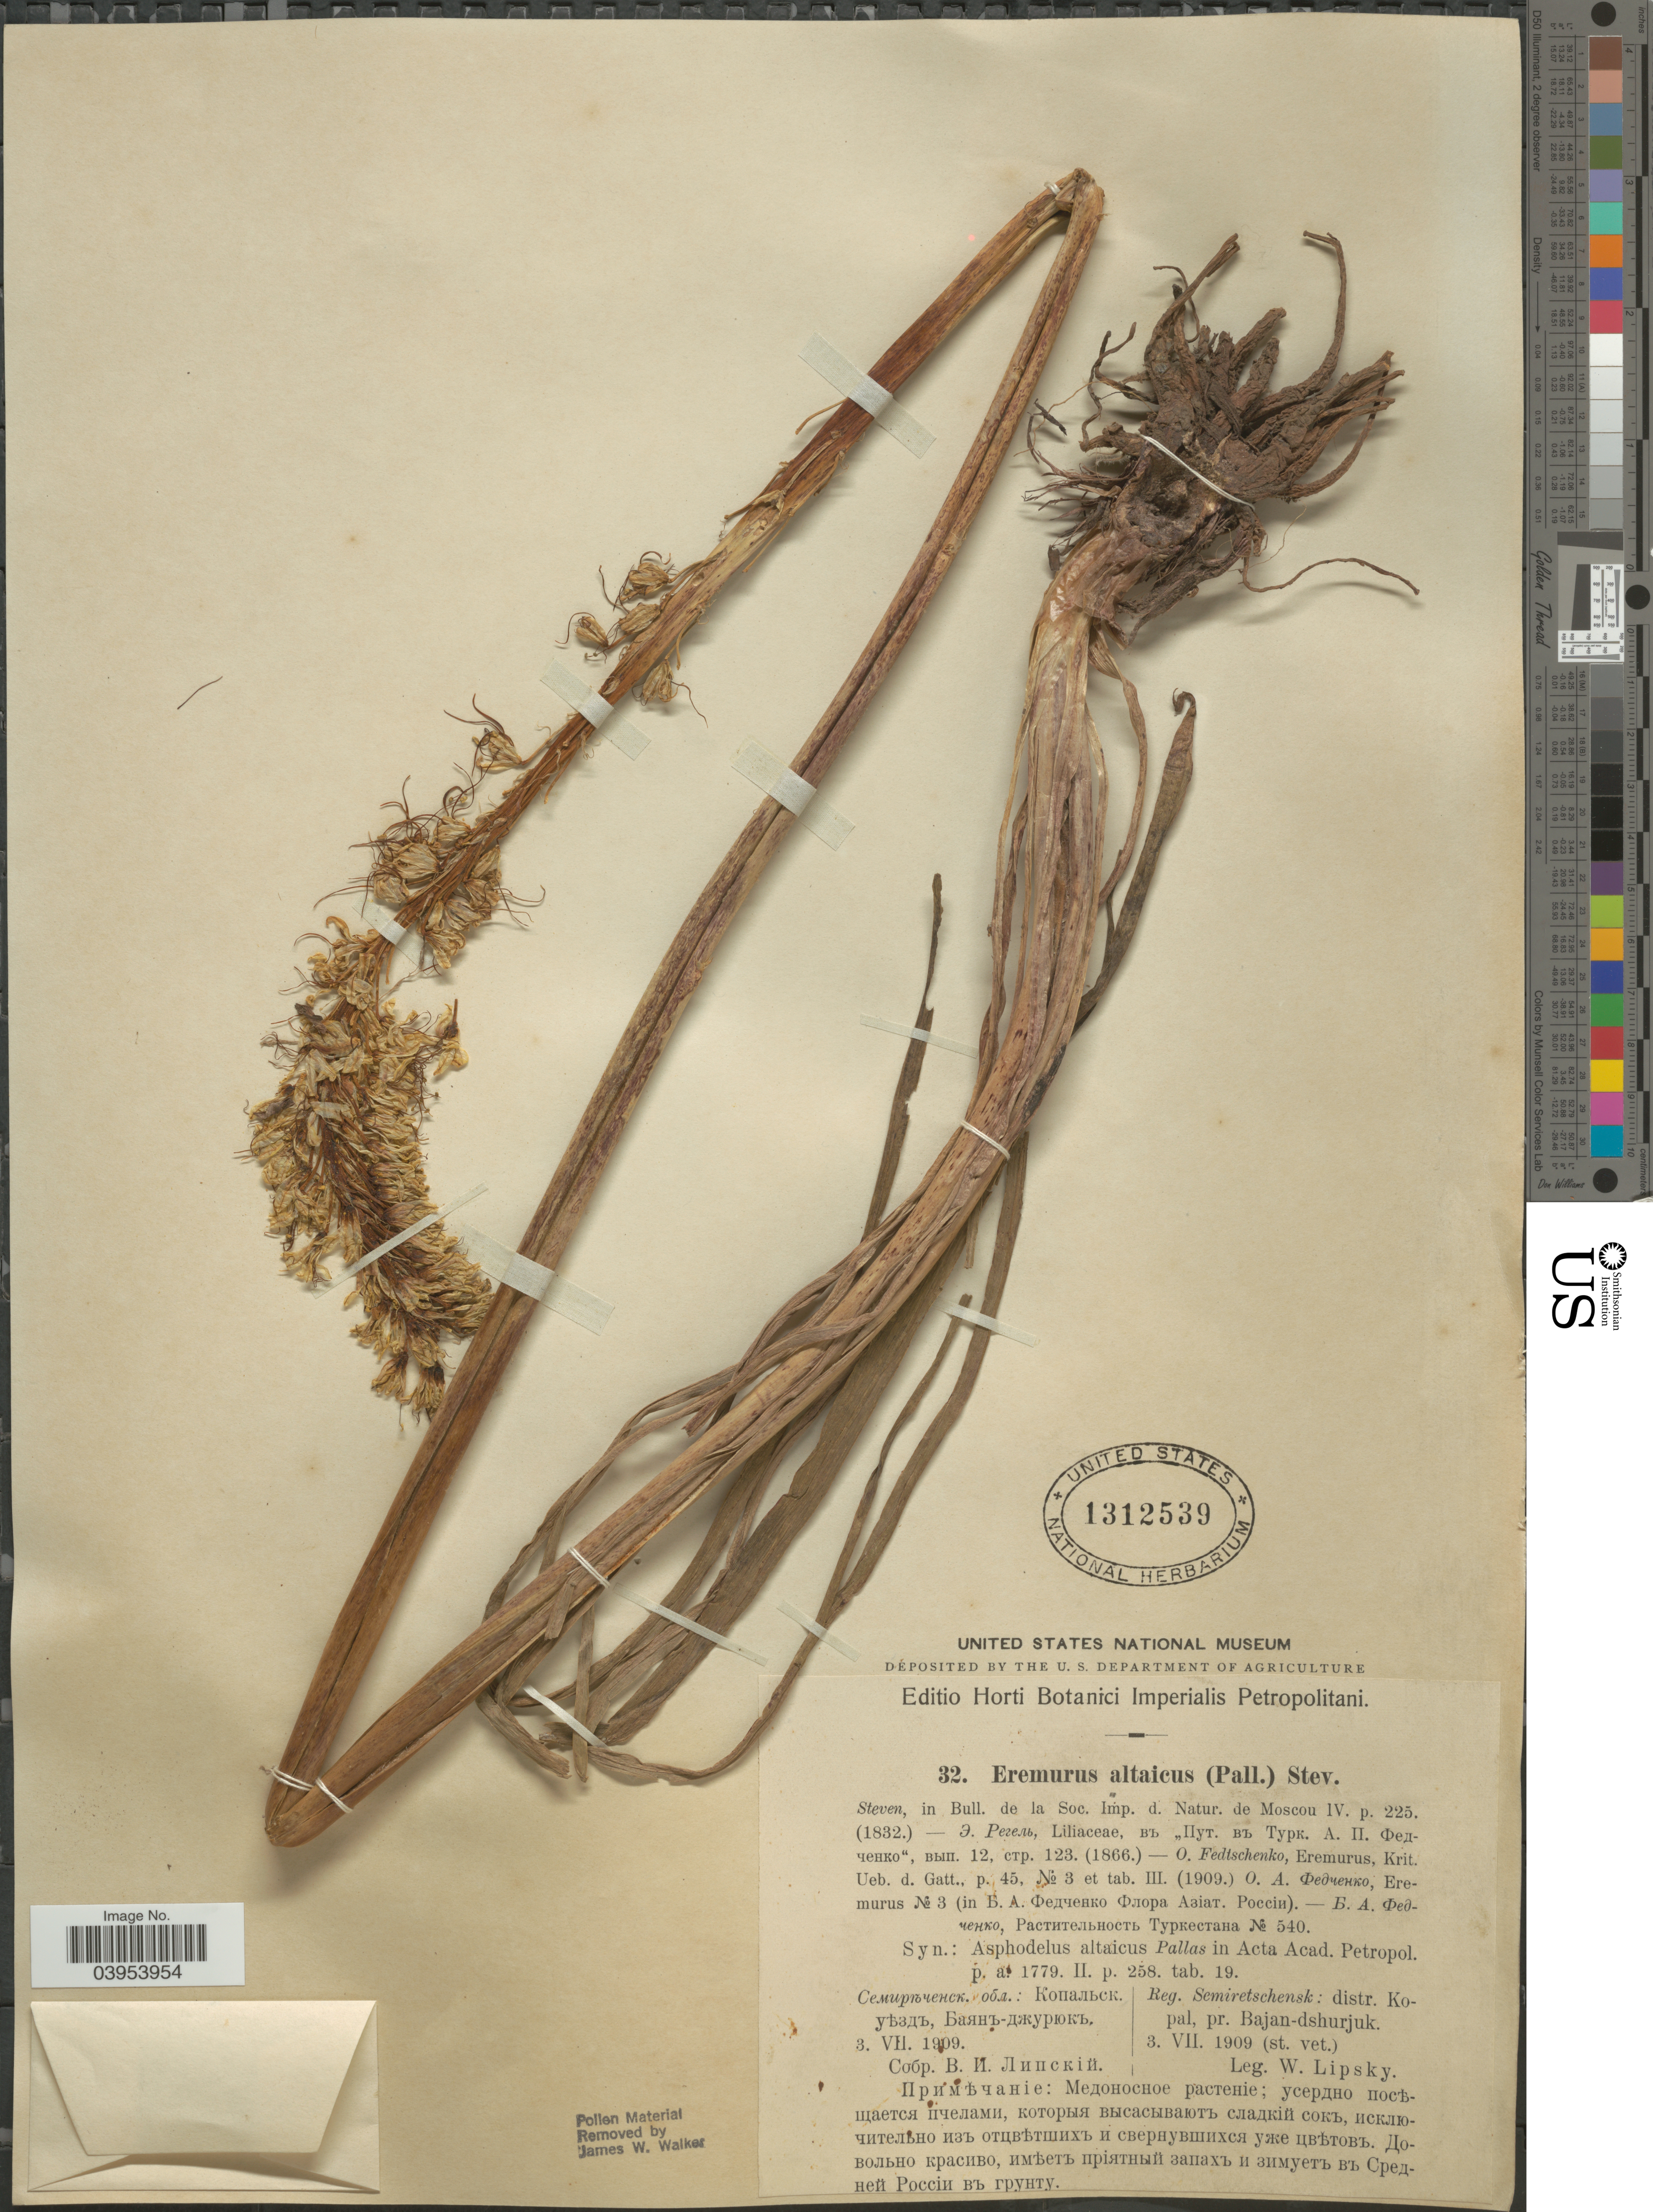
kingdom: Plantae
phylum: Tracheophyta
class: Liliopsida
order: Asparagales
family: Asphodelaceae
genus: Eremurus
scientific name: Eremurus altaicus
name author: Steven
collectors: W. Lipsky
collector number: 32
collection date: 1909-07-03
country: Kazakhstan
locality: Reg. Semiretschensk: distr. Kopal, pr. Bajan-dshurjuk.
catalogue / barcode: US 1312539